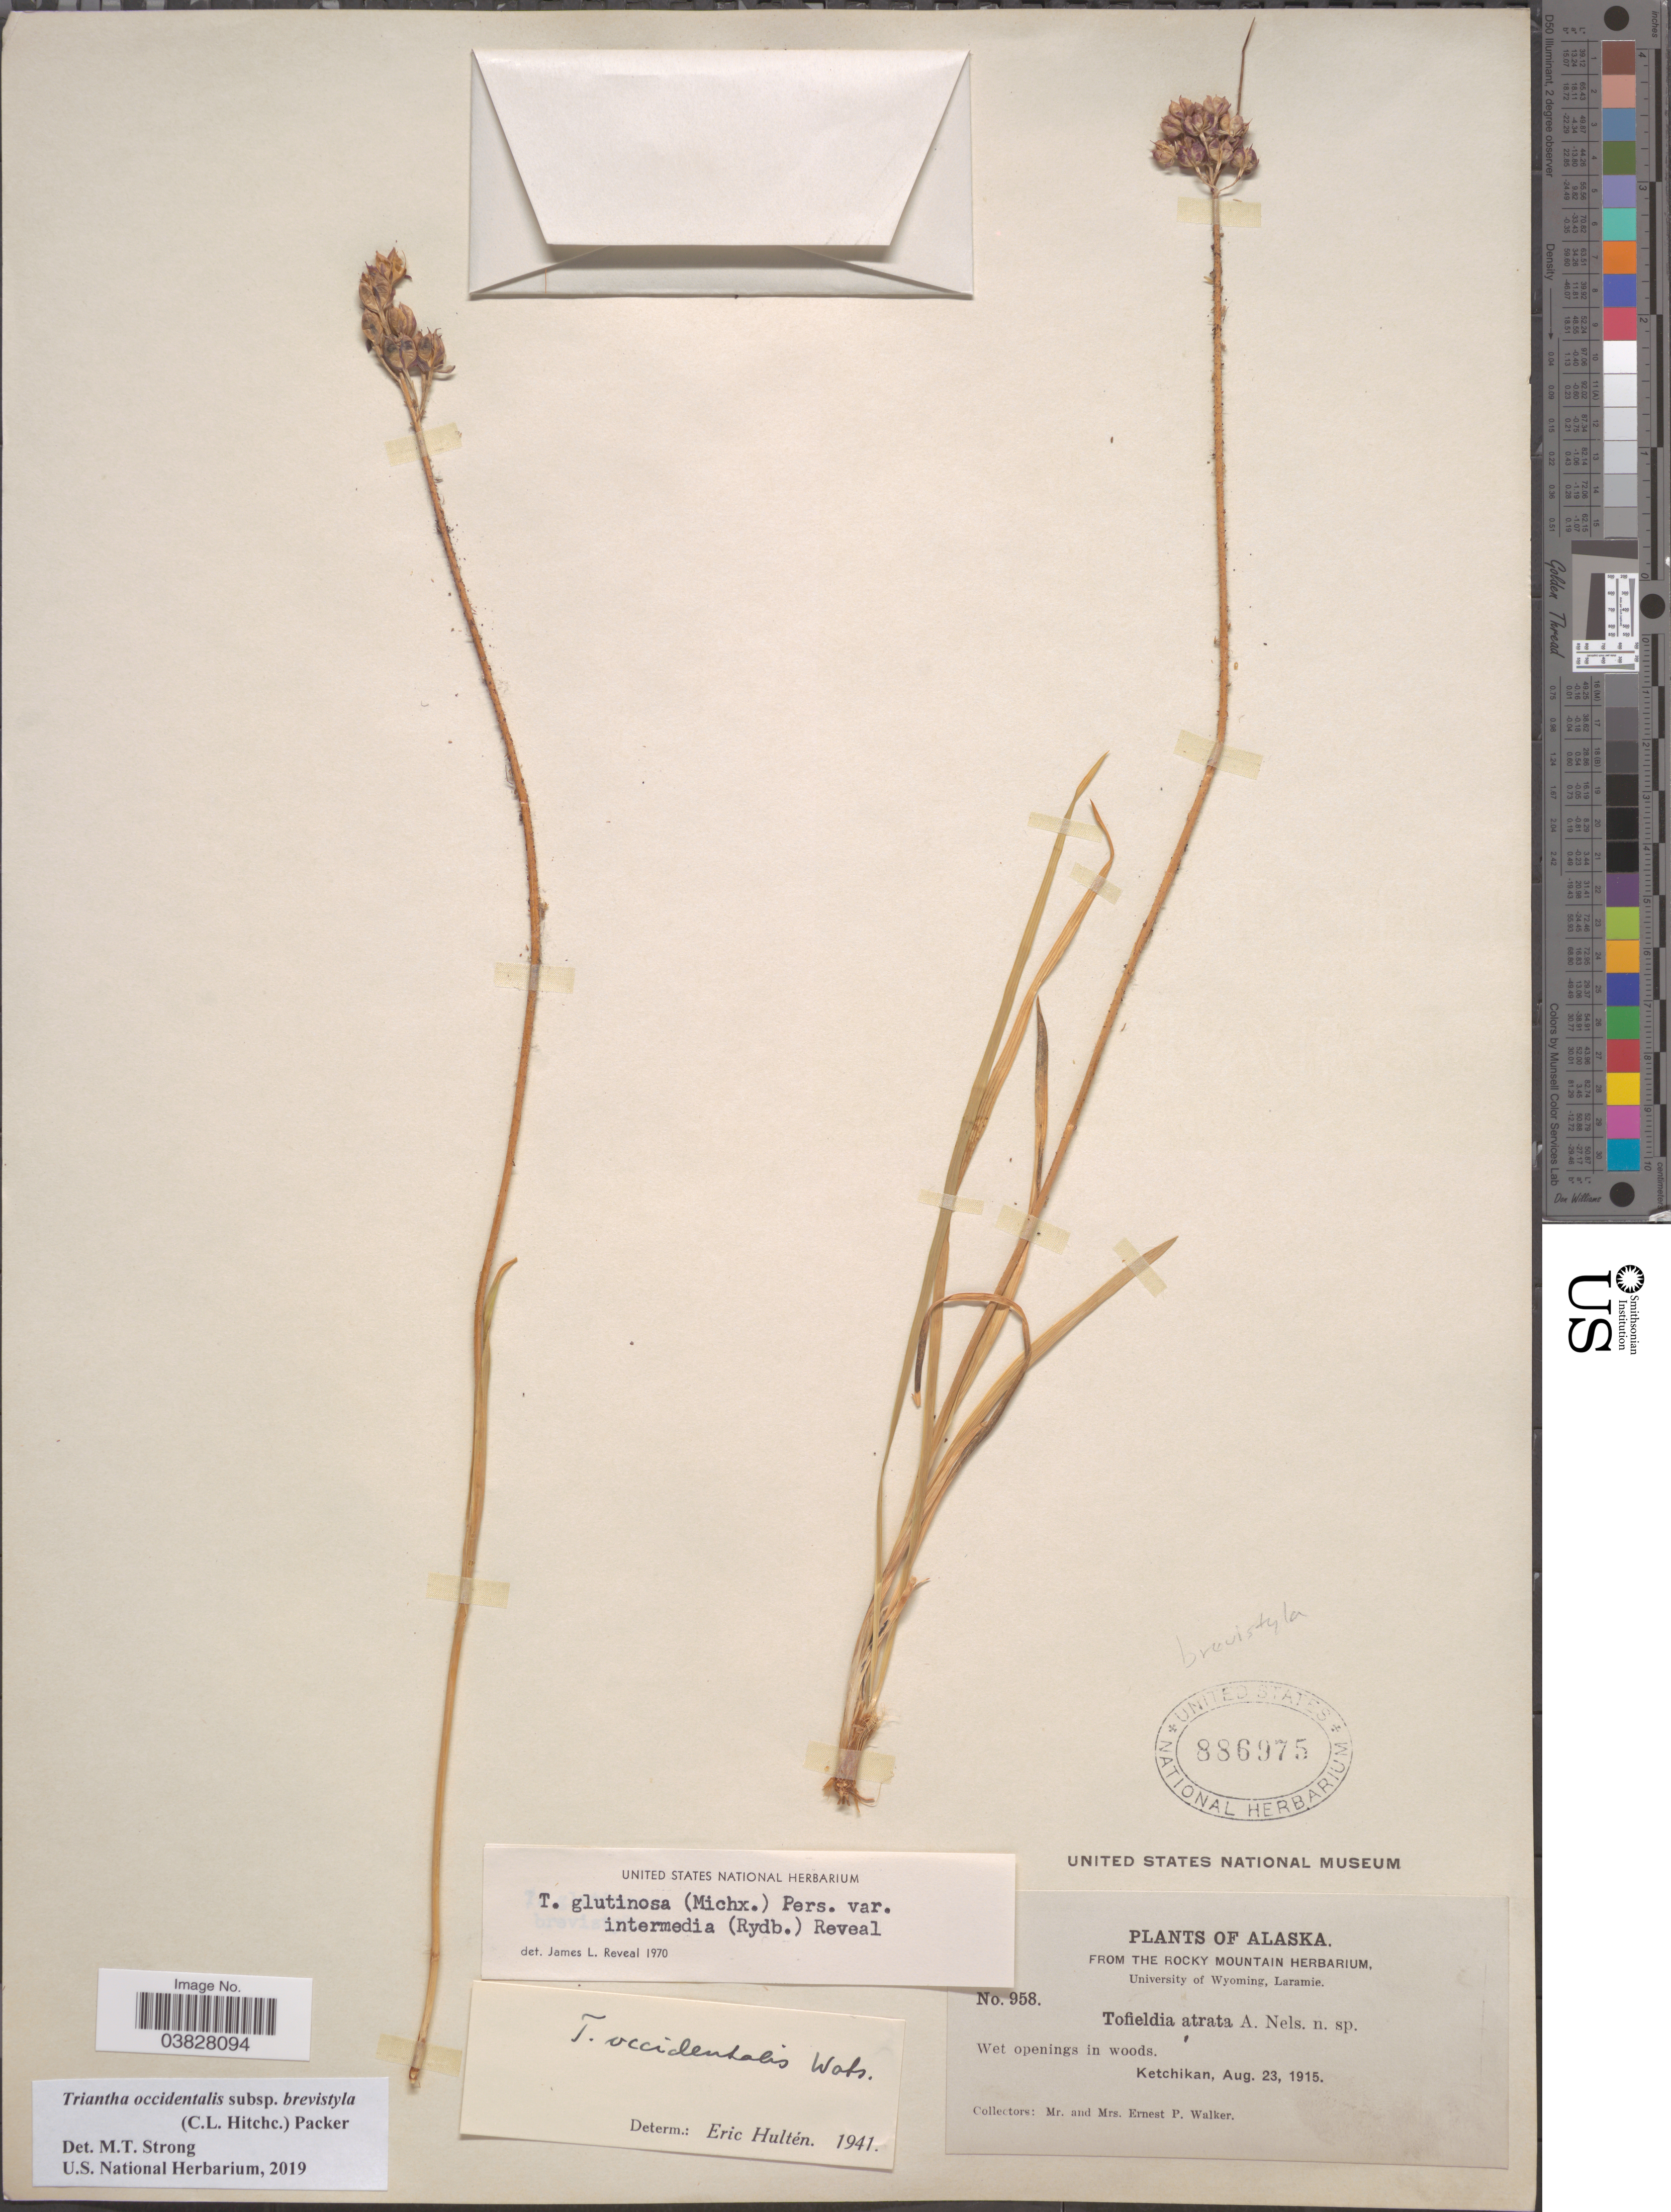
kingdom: Plantae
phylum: Tracheophyta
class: Liliopsida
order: Alismatales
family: Tofieldiaceae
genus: Triantha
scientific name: Triantha occidentalis subsp. brevistyla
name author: (C.L. Hitchc.) Packer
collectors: E. P. Walker & E. Walker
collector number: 958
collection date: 1915-08-23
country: United States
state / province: Alaska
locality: Ketchikan.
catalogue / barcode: US 886975